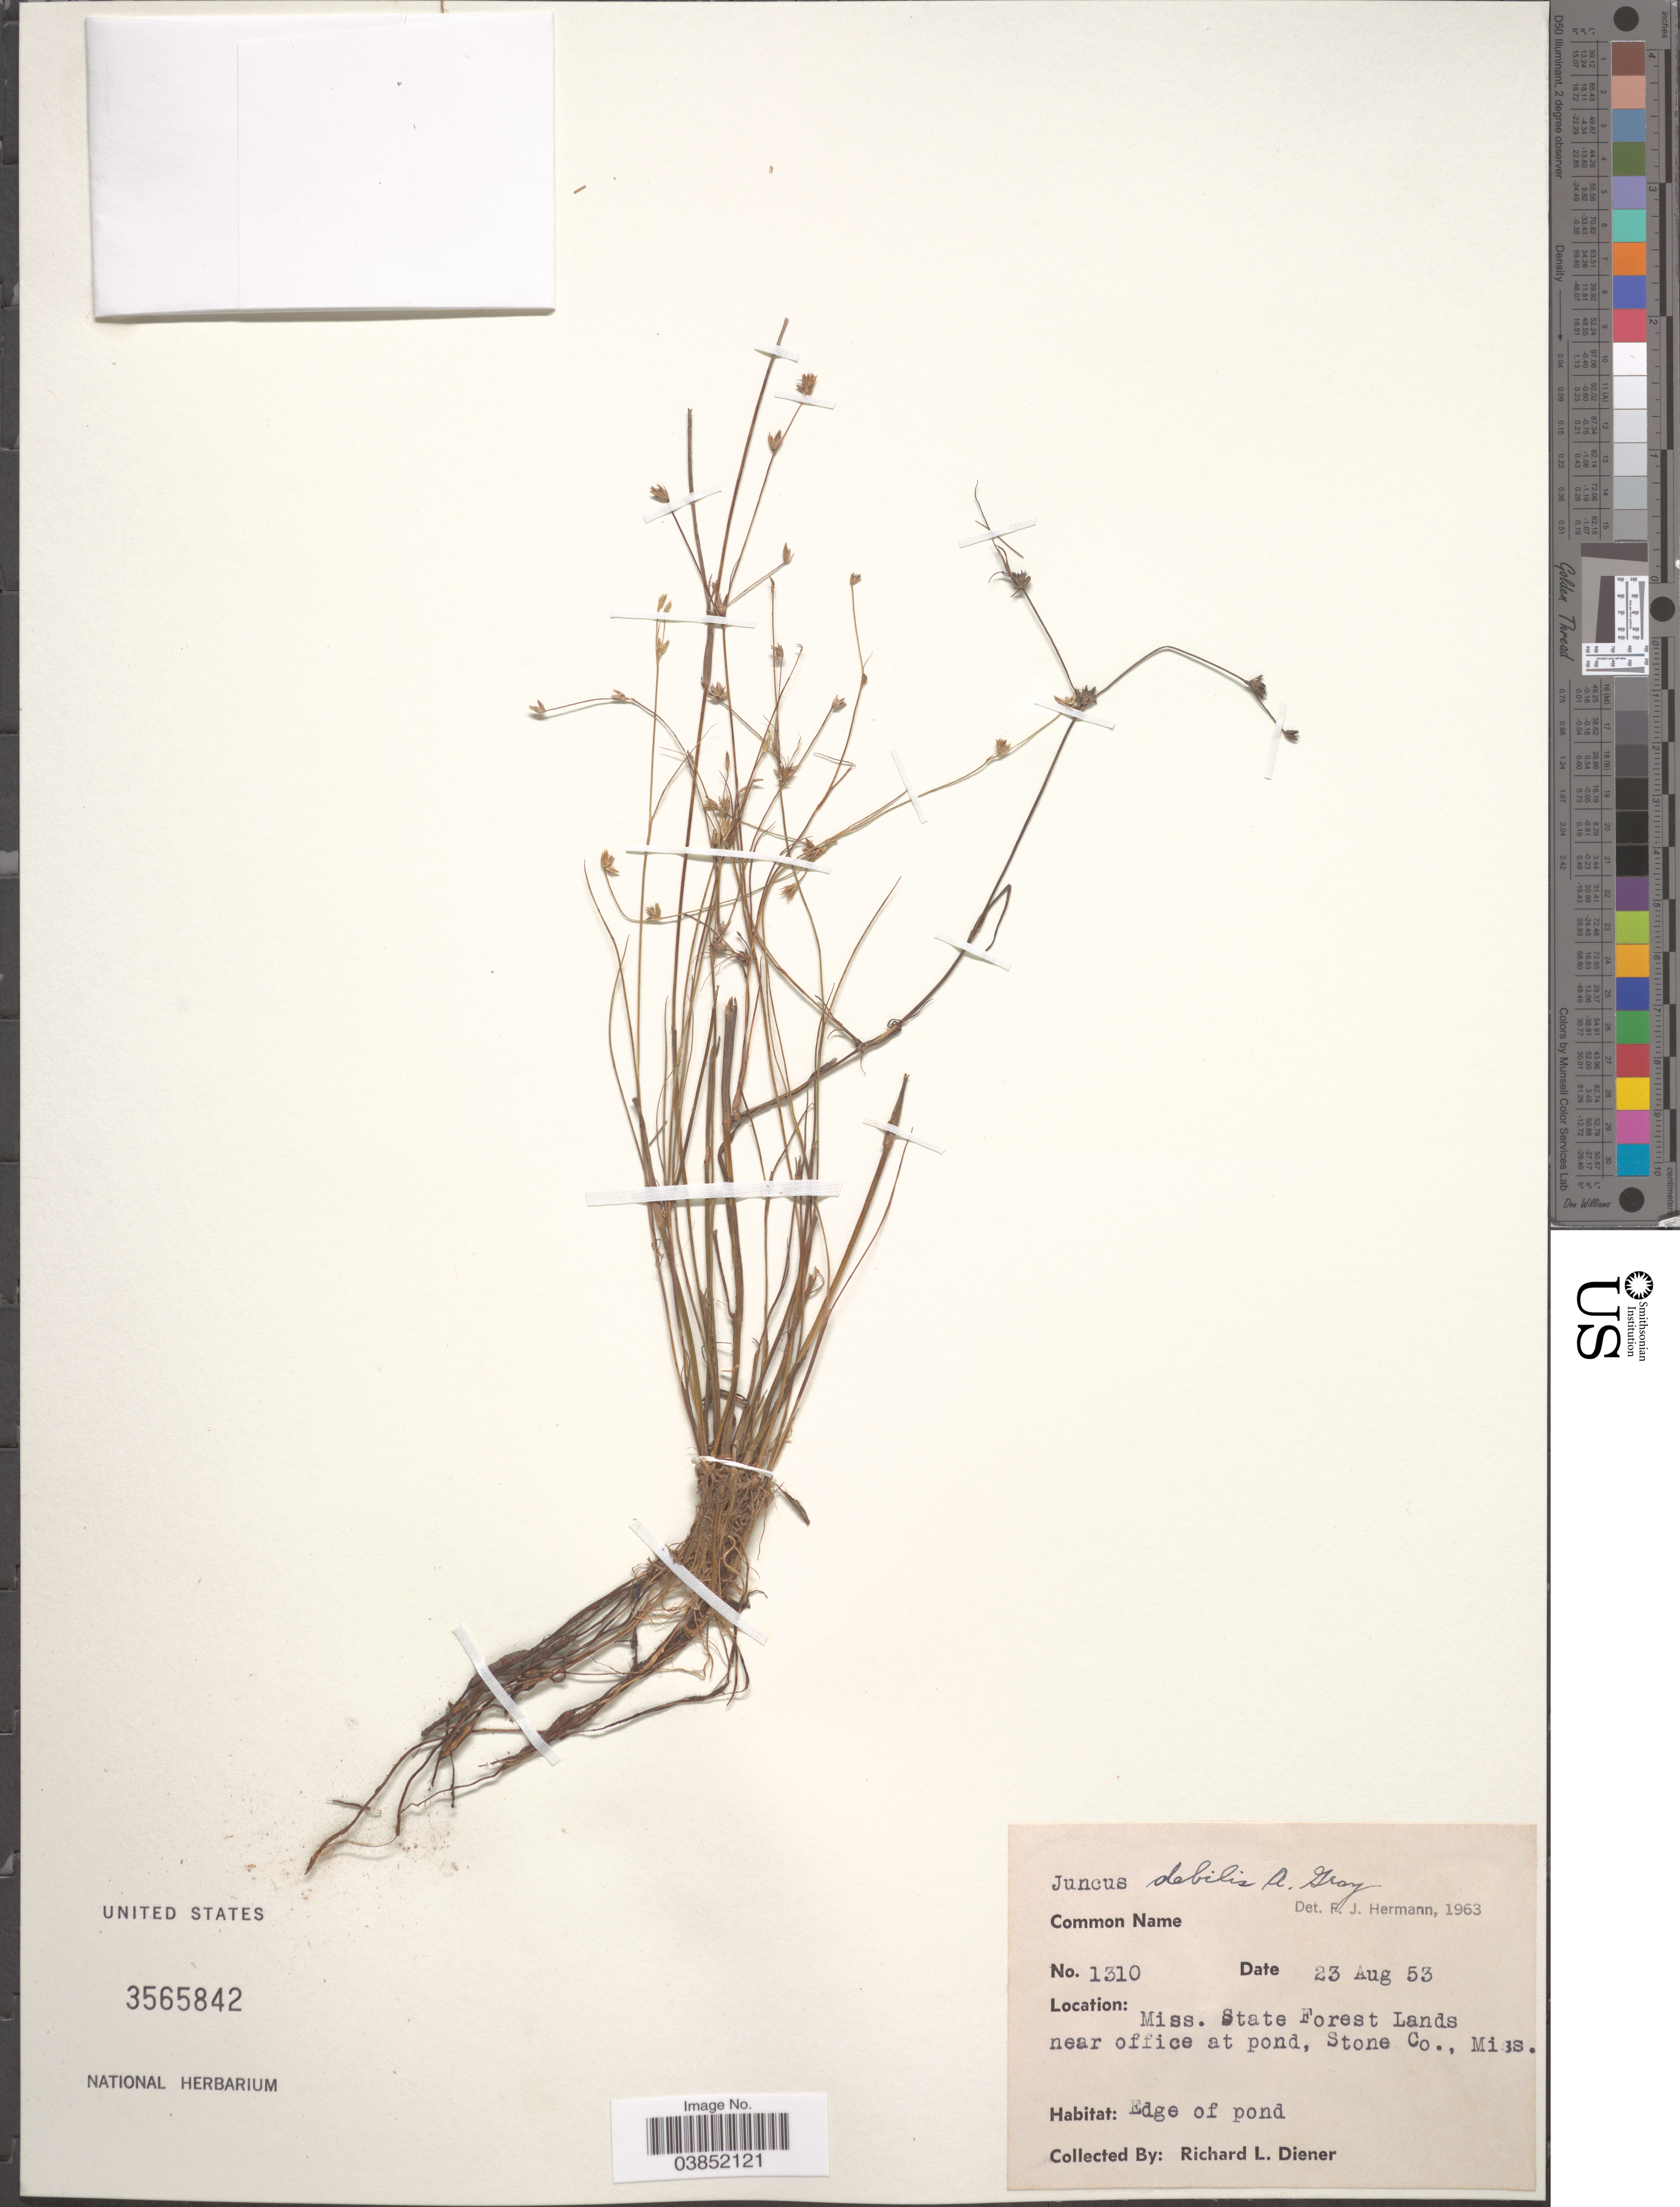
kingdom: Plantae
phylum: Tracheophyta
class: Liliopsida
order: Poales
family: Juncaceae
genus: Juncus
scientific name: Juncus debilis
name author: A. Gray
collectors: R. Diener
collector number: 1310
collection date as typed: Transcribed d/m/y: 23/8/53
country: United States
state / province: Mississippi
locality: Miss. State Forest Lands near office at pond, Stone Co.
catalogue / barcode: US 3565842